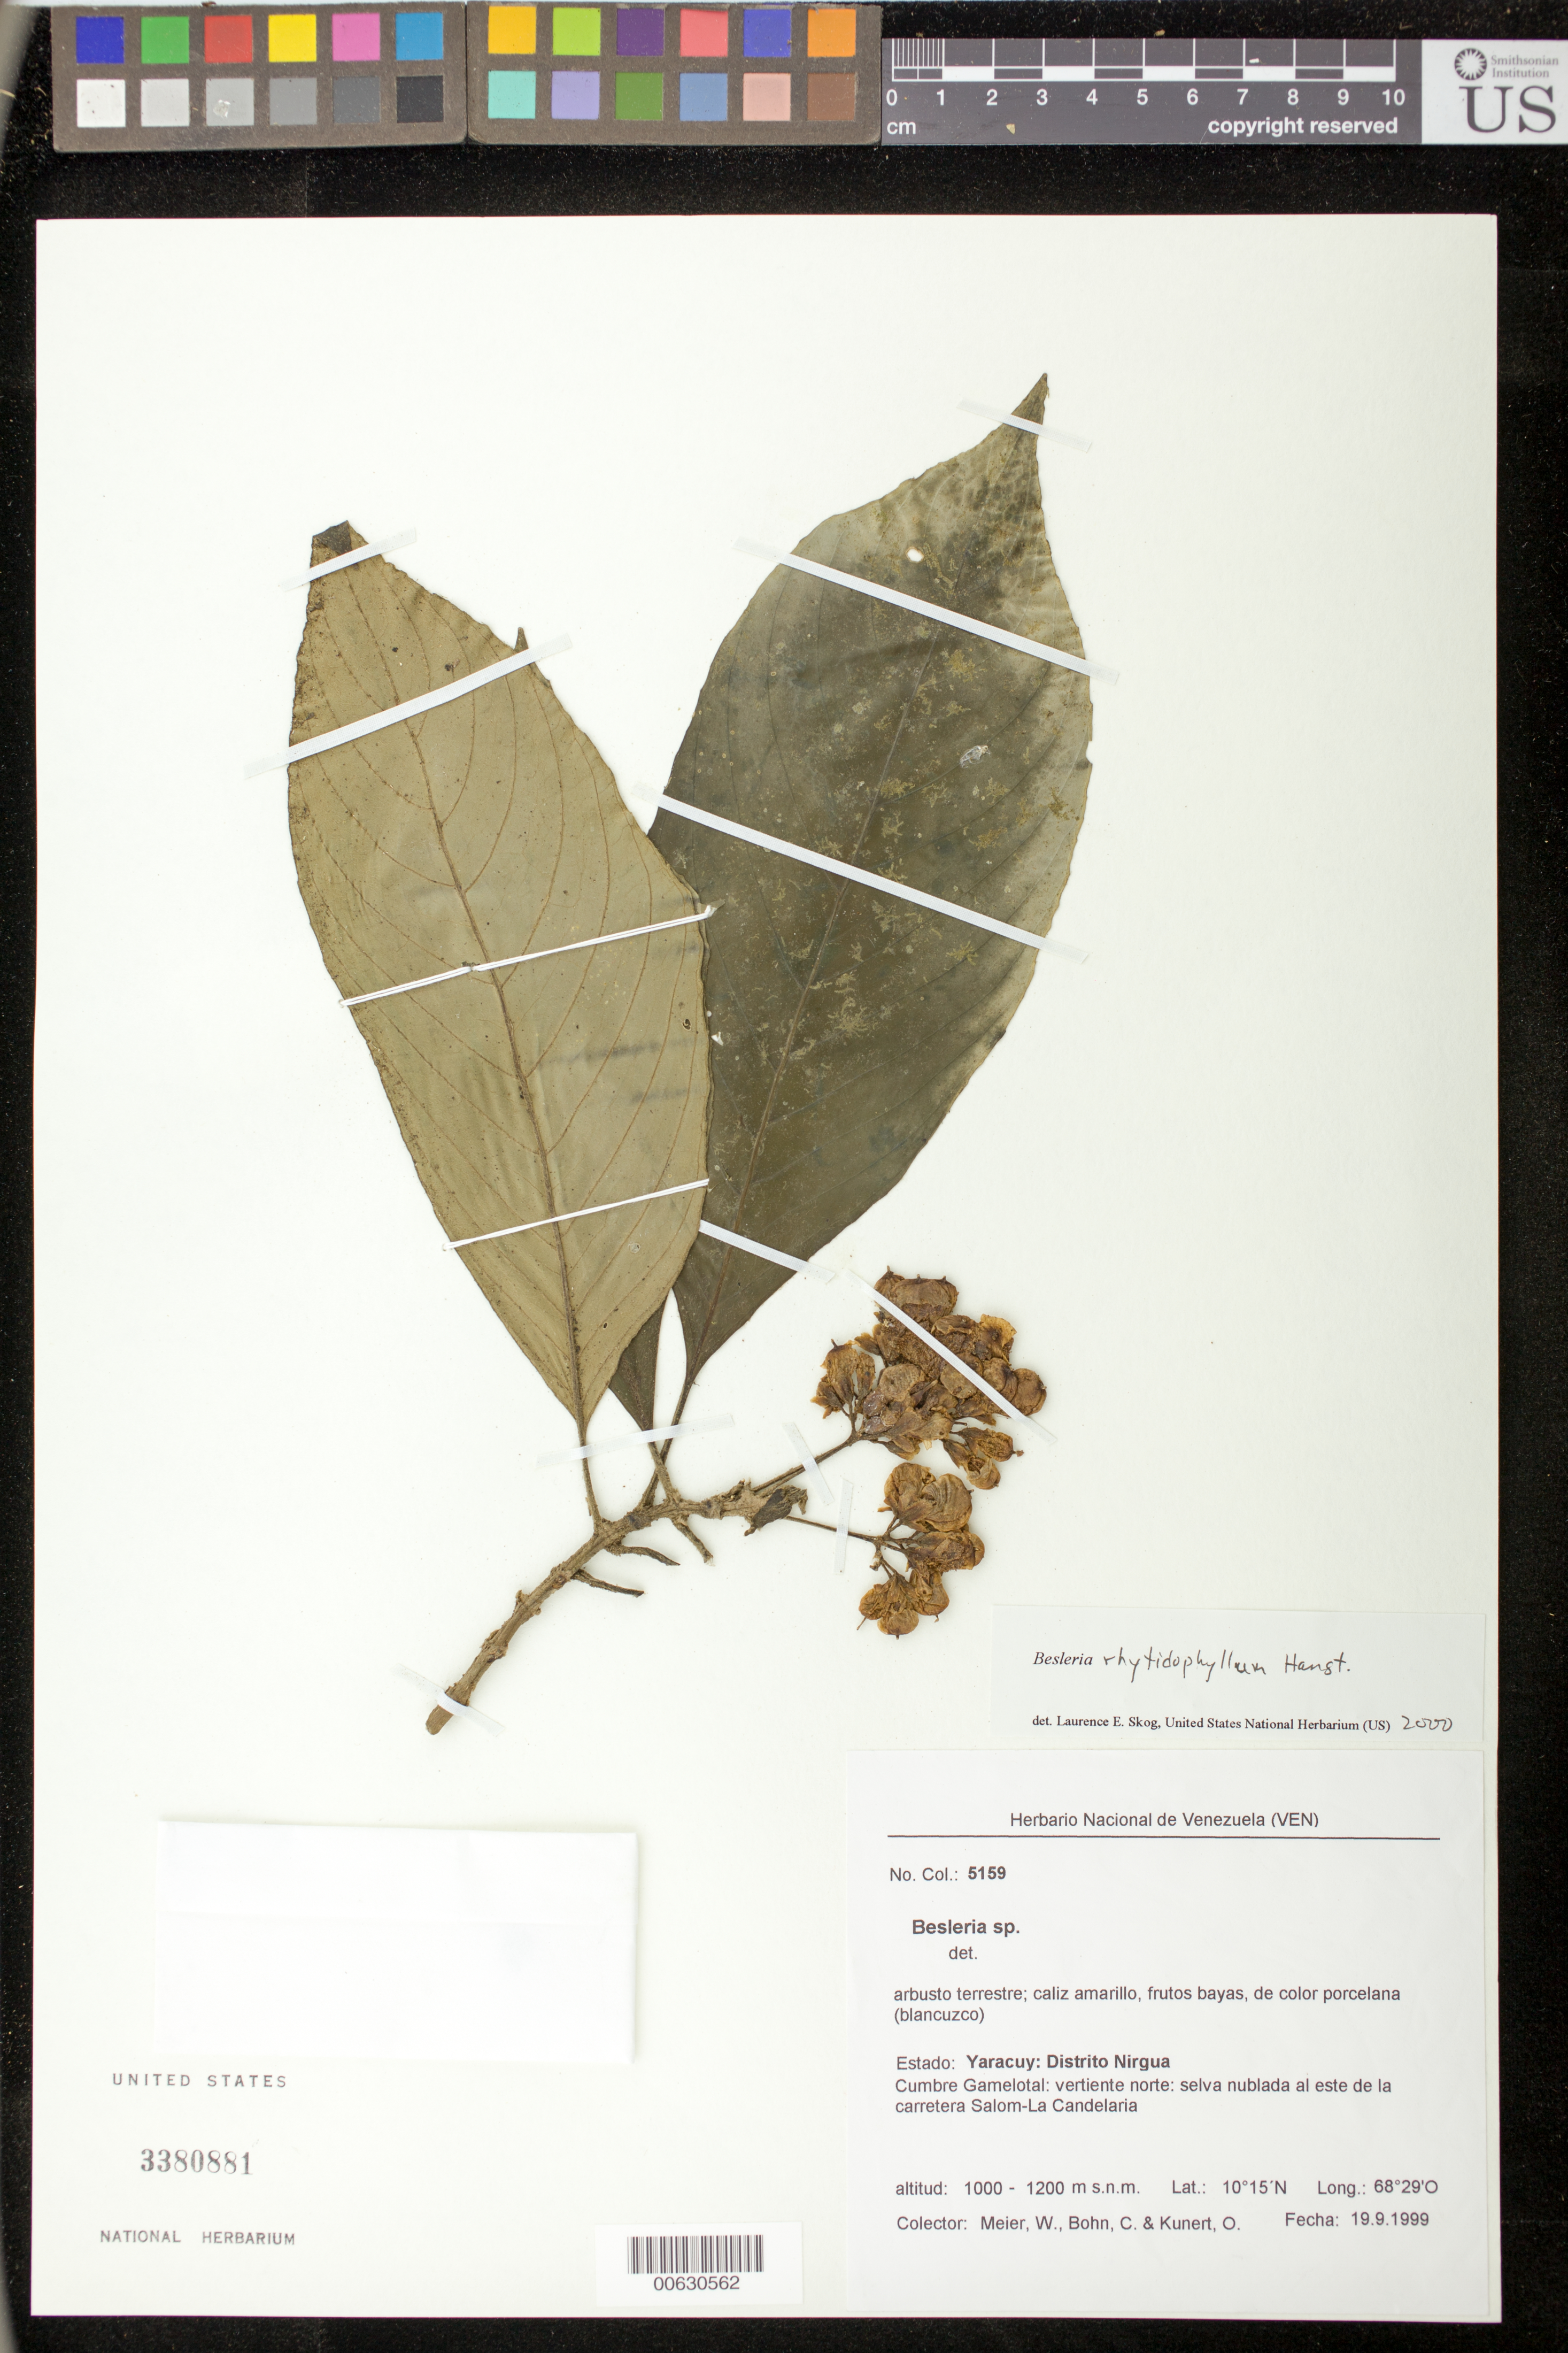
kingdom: Plantae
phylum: Tracheophyta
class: Magnoliopsida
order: Lamiales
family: Gesneriaceae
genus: Besleria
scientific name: Besleria rhytidophyllum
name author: Hanst.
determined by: Skog, Laurence E.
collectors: W. Meier, C. Bohn & O. Kunert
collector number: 5159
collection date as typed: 19 Sep 1999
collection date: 1999-09-19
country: Venezuela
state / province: Yaracuy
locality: Distrito Nirgua; Cumbre Gamelotal: vertiente norte: …al este de la carretera Salom-La Candelaria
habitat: Selva nublada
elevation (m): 1000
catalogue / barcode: US 3380881